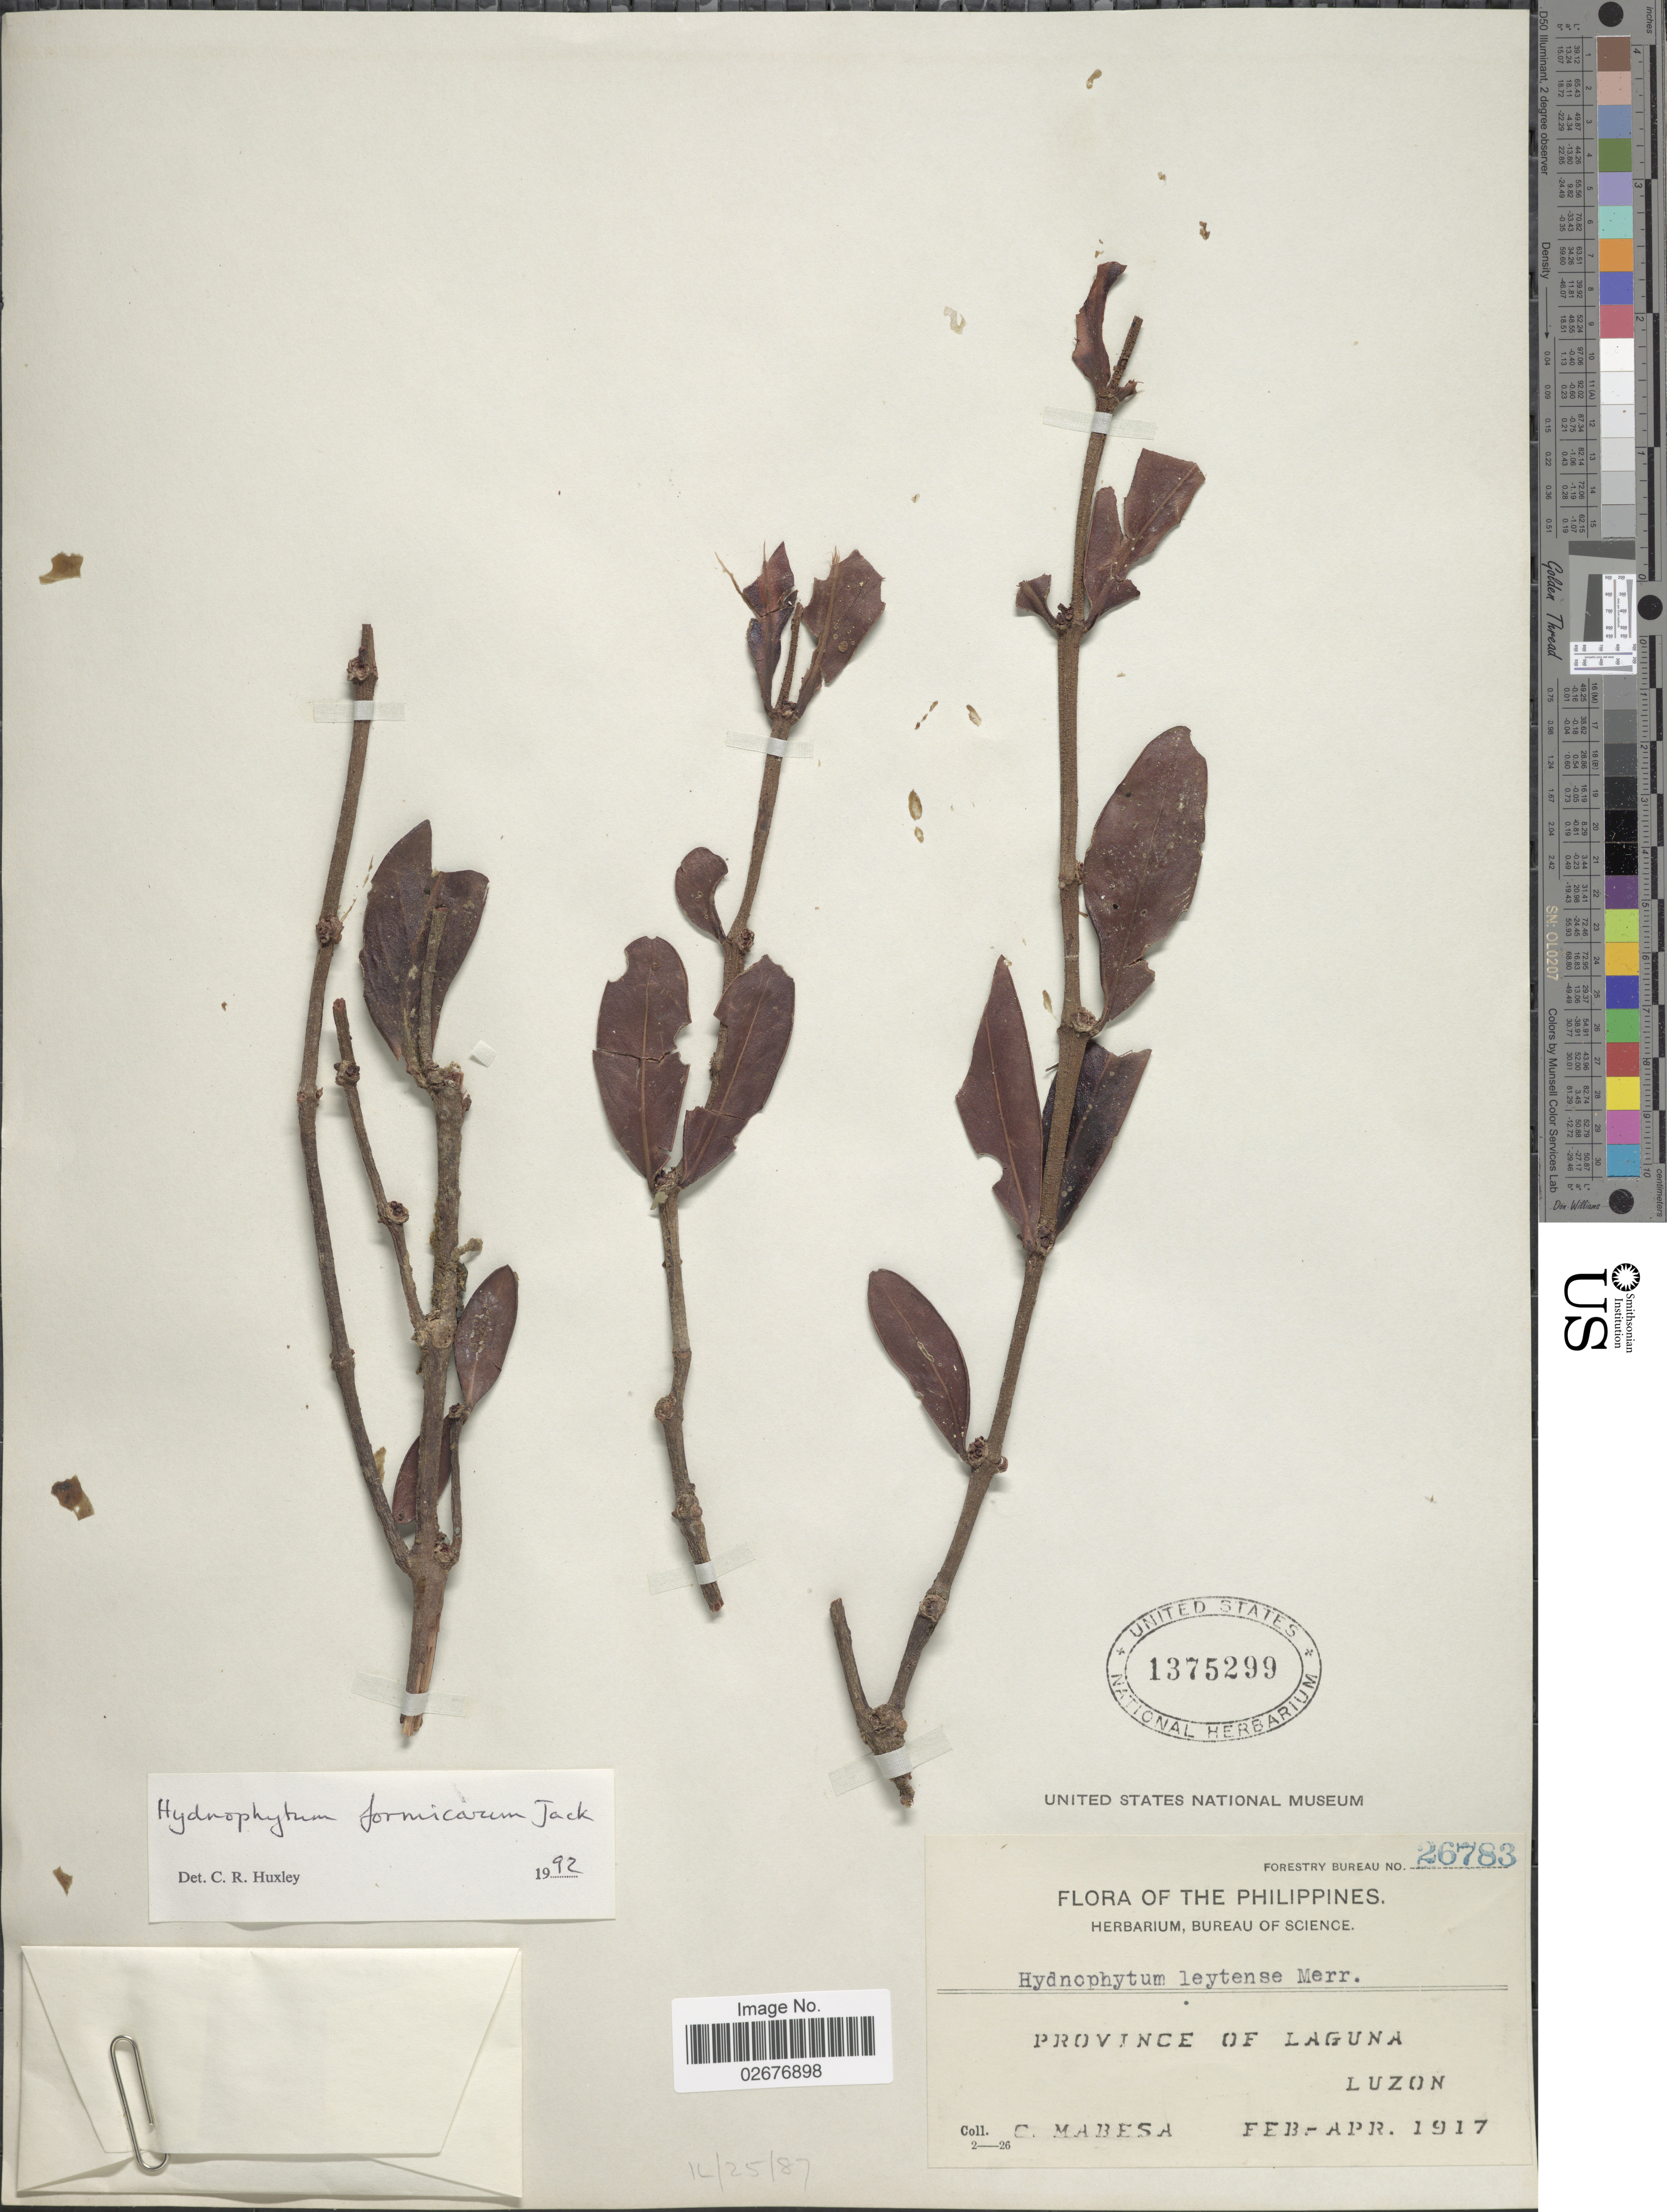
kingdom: Plantae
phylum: Tracheophyta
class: Magnoliopsida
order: Gentianales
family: Rubiaceae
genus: Hydnophytum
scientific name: Hydnophytum formicarum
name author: Jack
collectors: C. Mabesa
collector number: Forestry Bureau 26783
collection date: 1917-02/1917-04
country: Philippines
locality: Province of Laguna, Luzon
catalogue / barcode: US 1375299